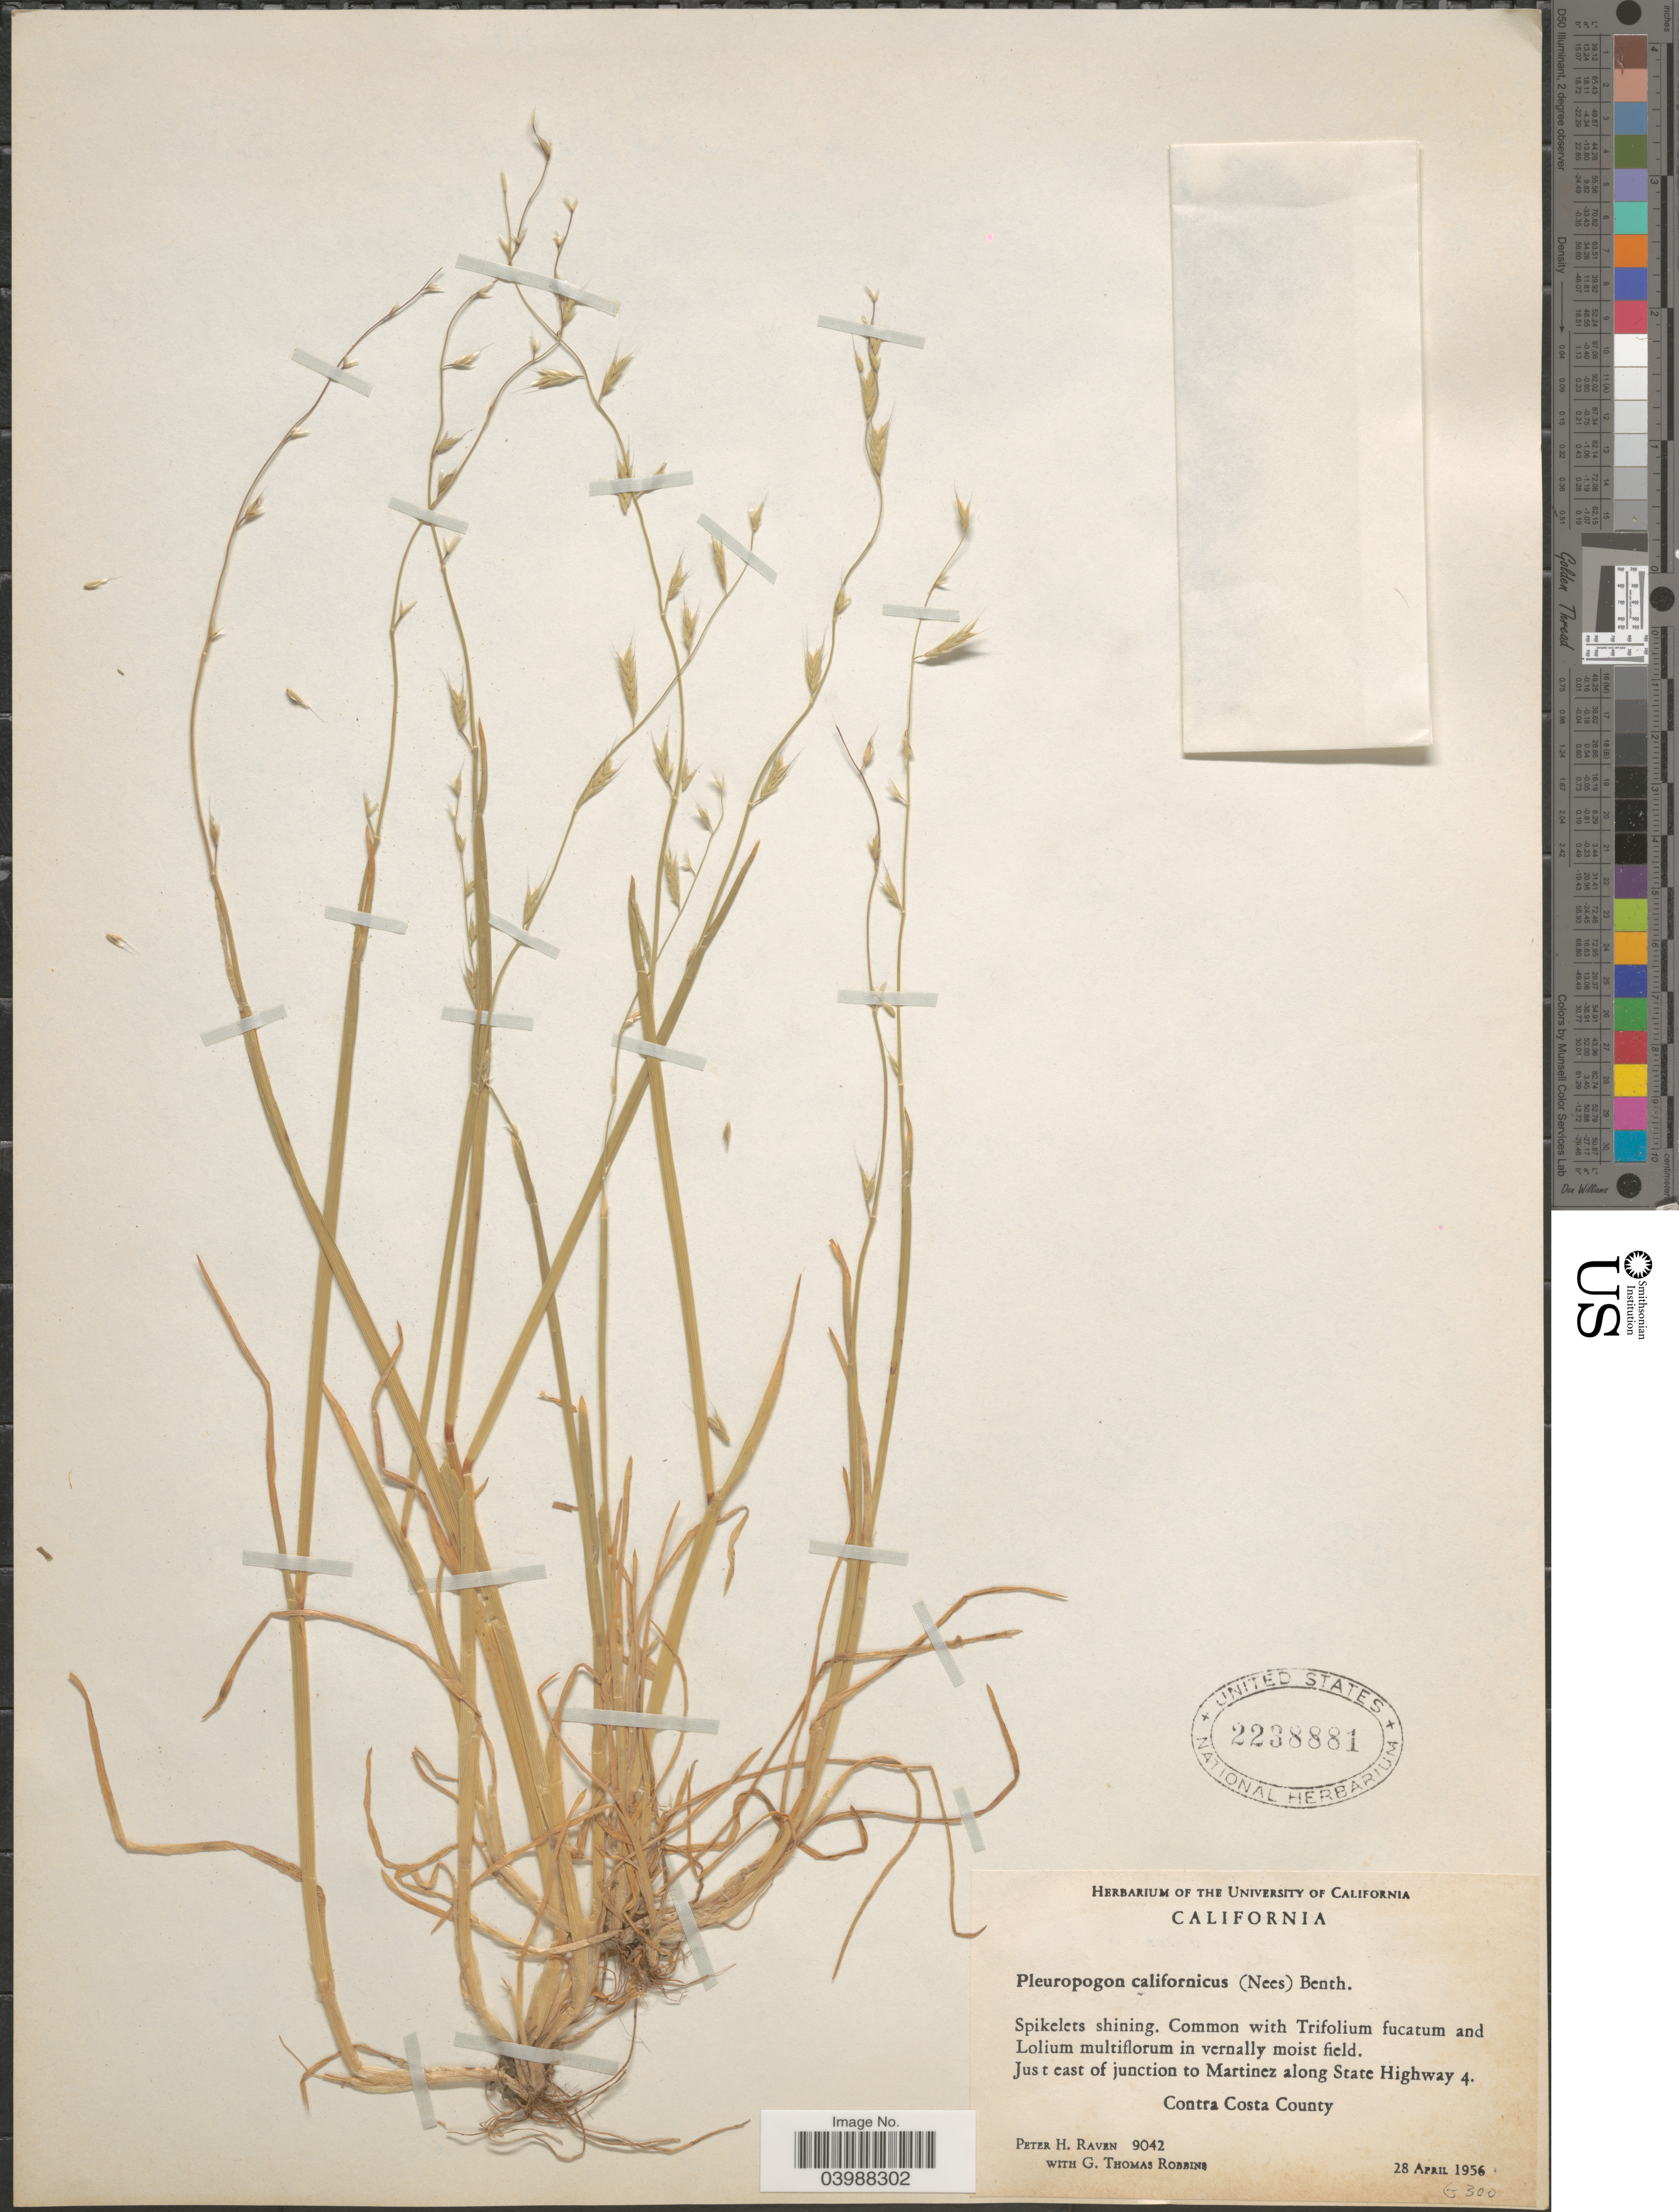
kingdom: Plantae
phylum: Tracheophyta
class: Liliopsida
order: Poales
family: Poaceae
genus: Pleuropogon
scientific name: Pleuropogon californicus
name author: (Nees) Benth. ex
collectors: P. Raven & G. T. Robbins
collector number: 9042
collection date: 1956-04-28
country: United States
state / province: California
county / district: Contra Costa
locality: Just east of junction to Martinez along State Highway 4. Contra Costa County.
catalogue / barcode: US 2238881